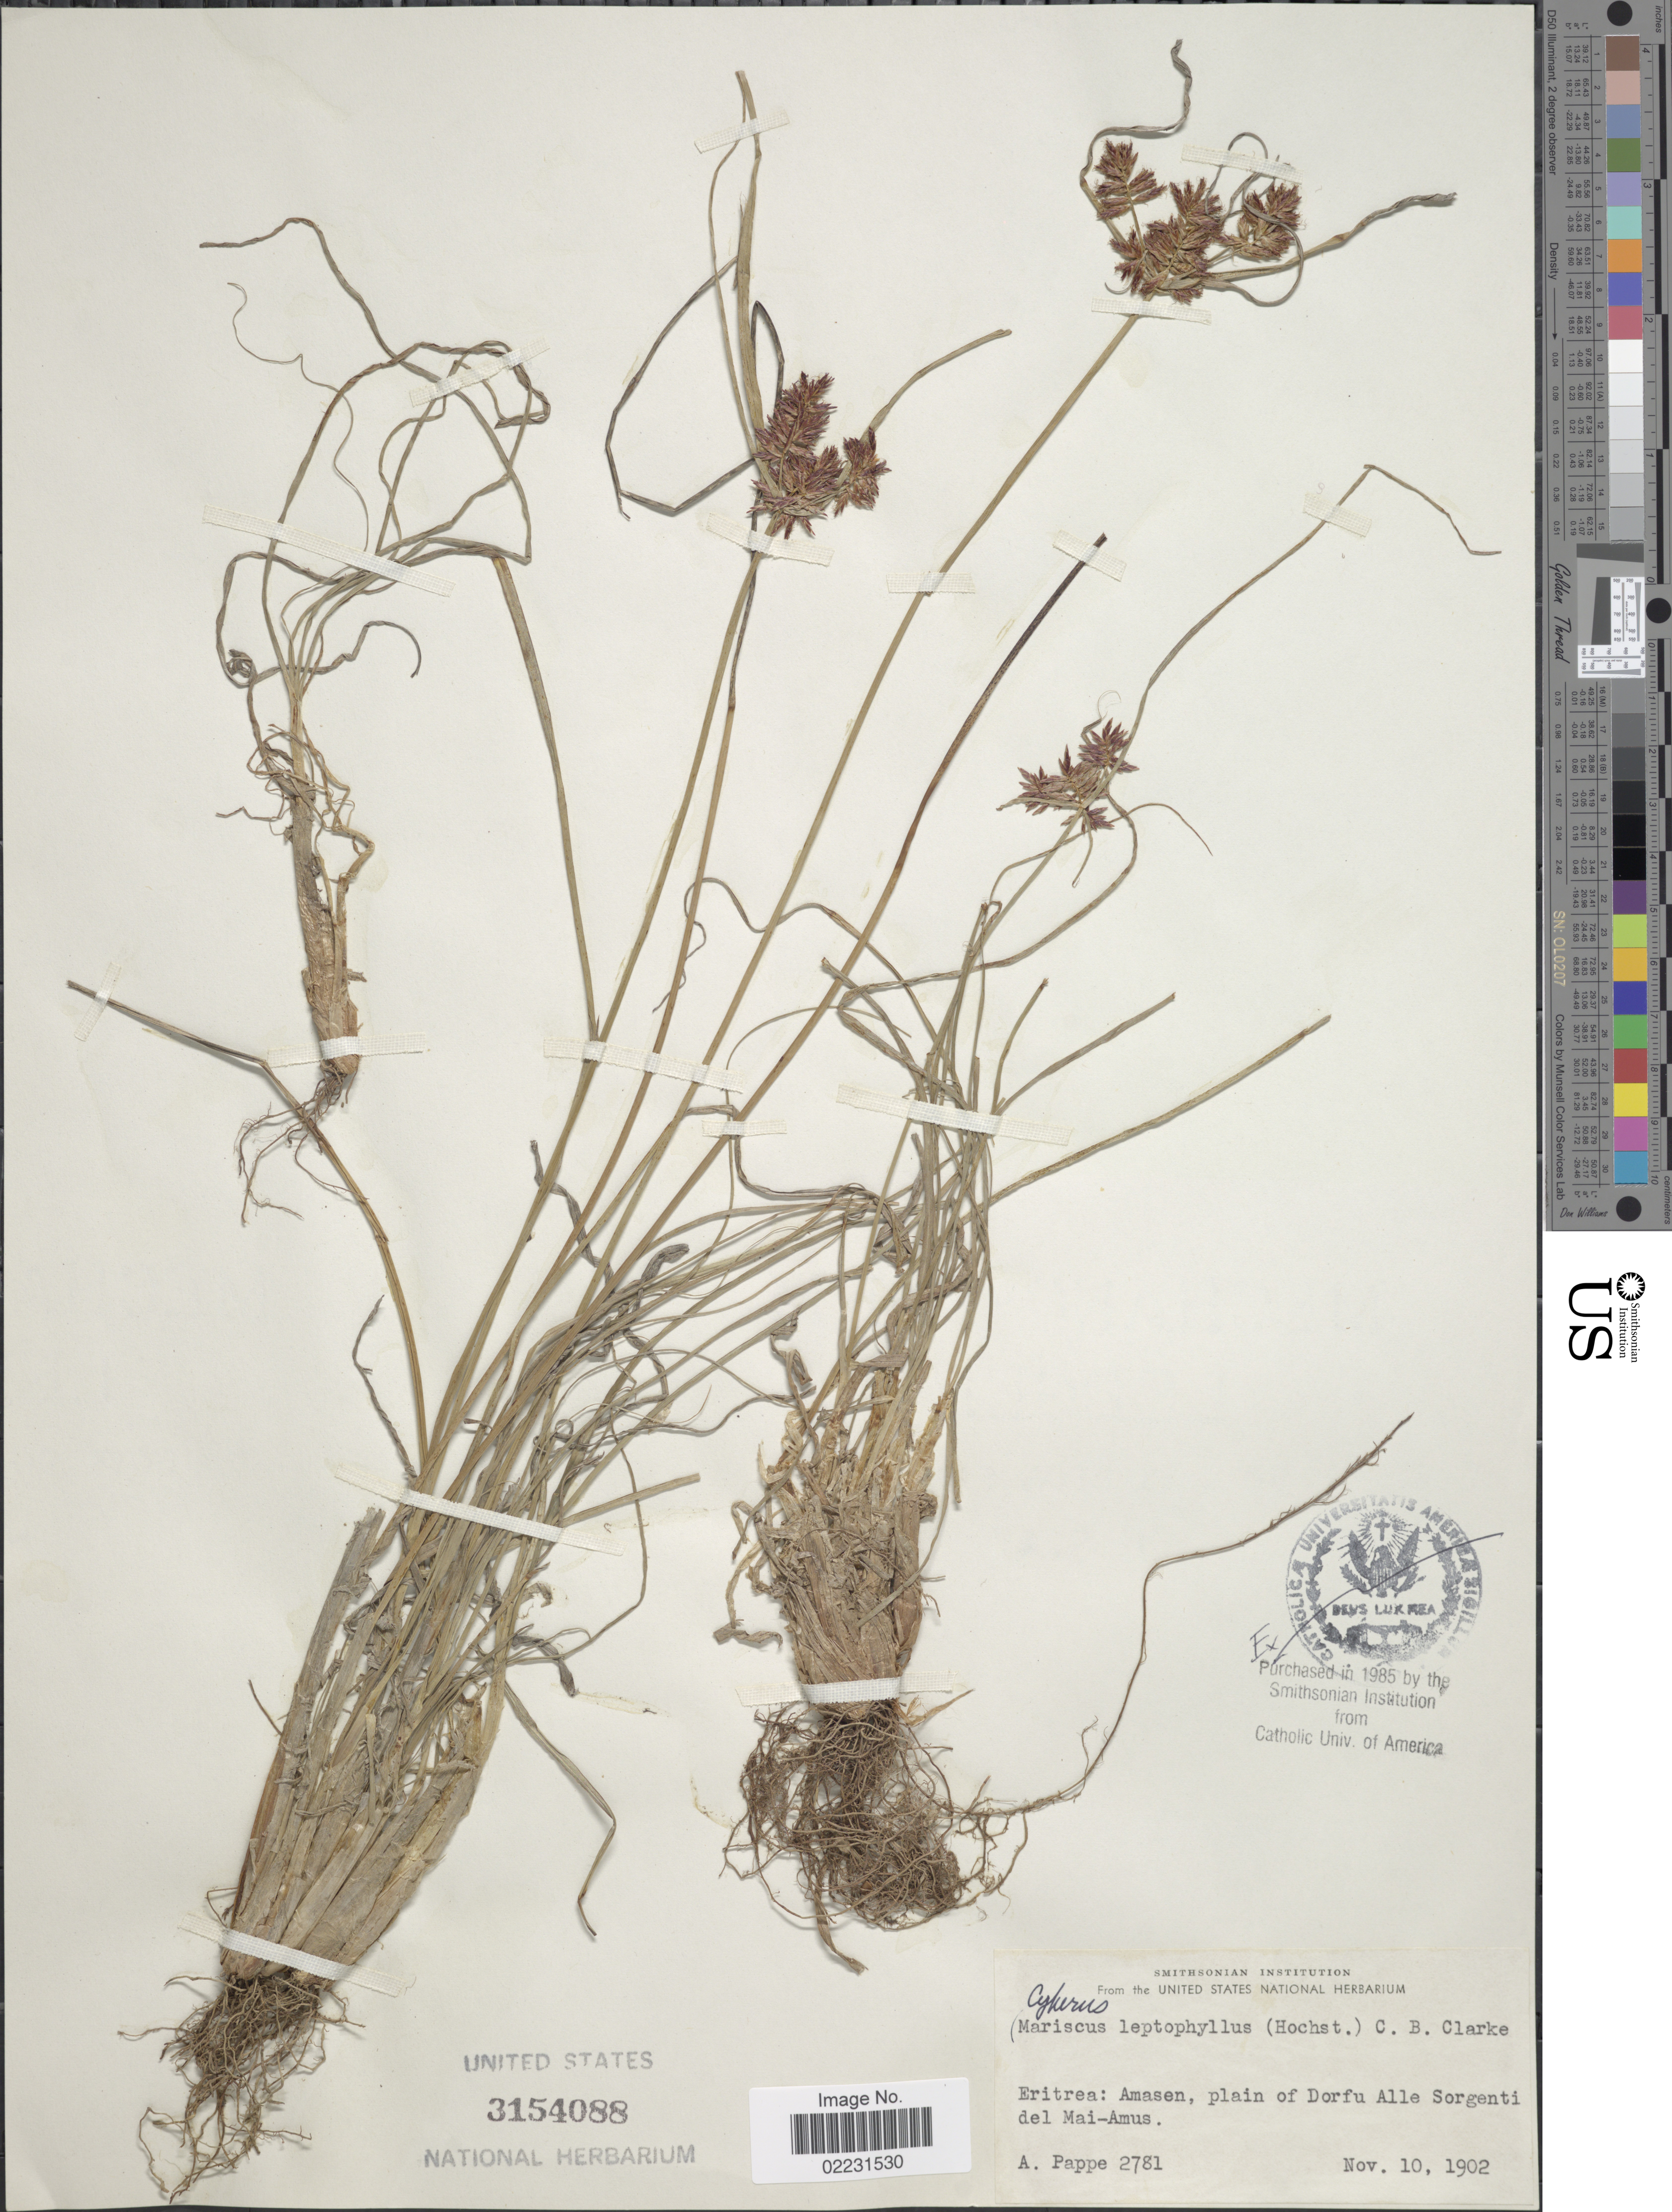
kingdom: Plantae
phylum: Tracheophyta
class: Liliopsida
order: Poales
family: Cyperaceae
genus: Cyperus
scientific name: Cyperus amauropus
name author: Steud.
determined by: Strong, Mark T., (BOT), Smithsonian Institution - National Museum of Natural History (UNITED STATES)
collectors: A. Pappi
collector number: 2781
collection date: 1902-11-10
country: Eritrea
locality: Eritrea: Amasen, plain of Dorfu Alle Sorgenti del Mai-Amus.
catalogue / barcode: US 3154088